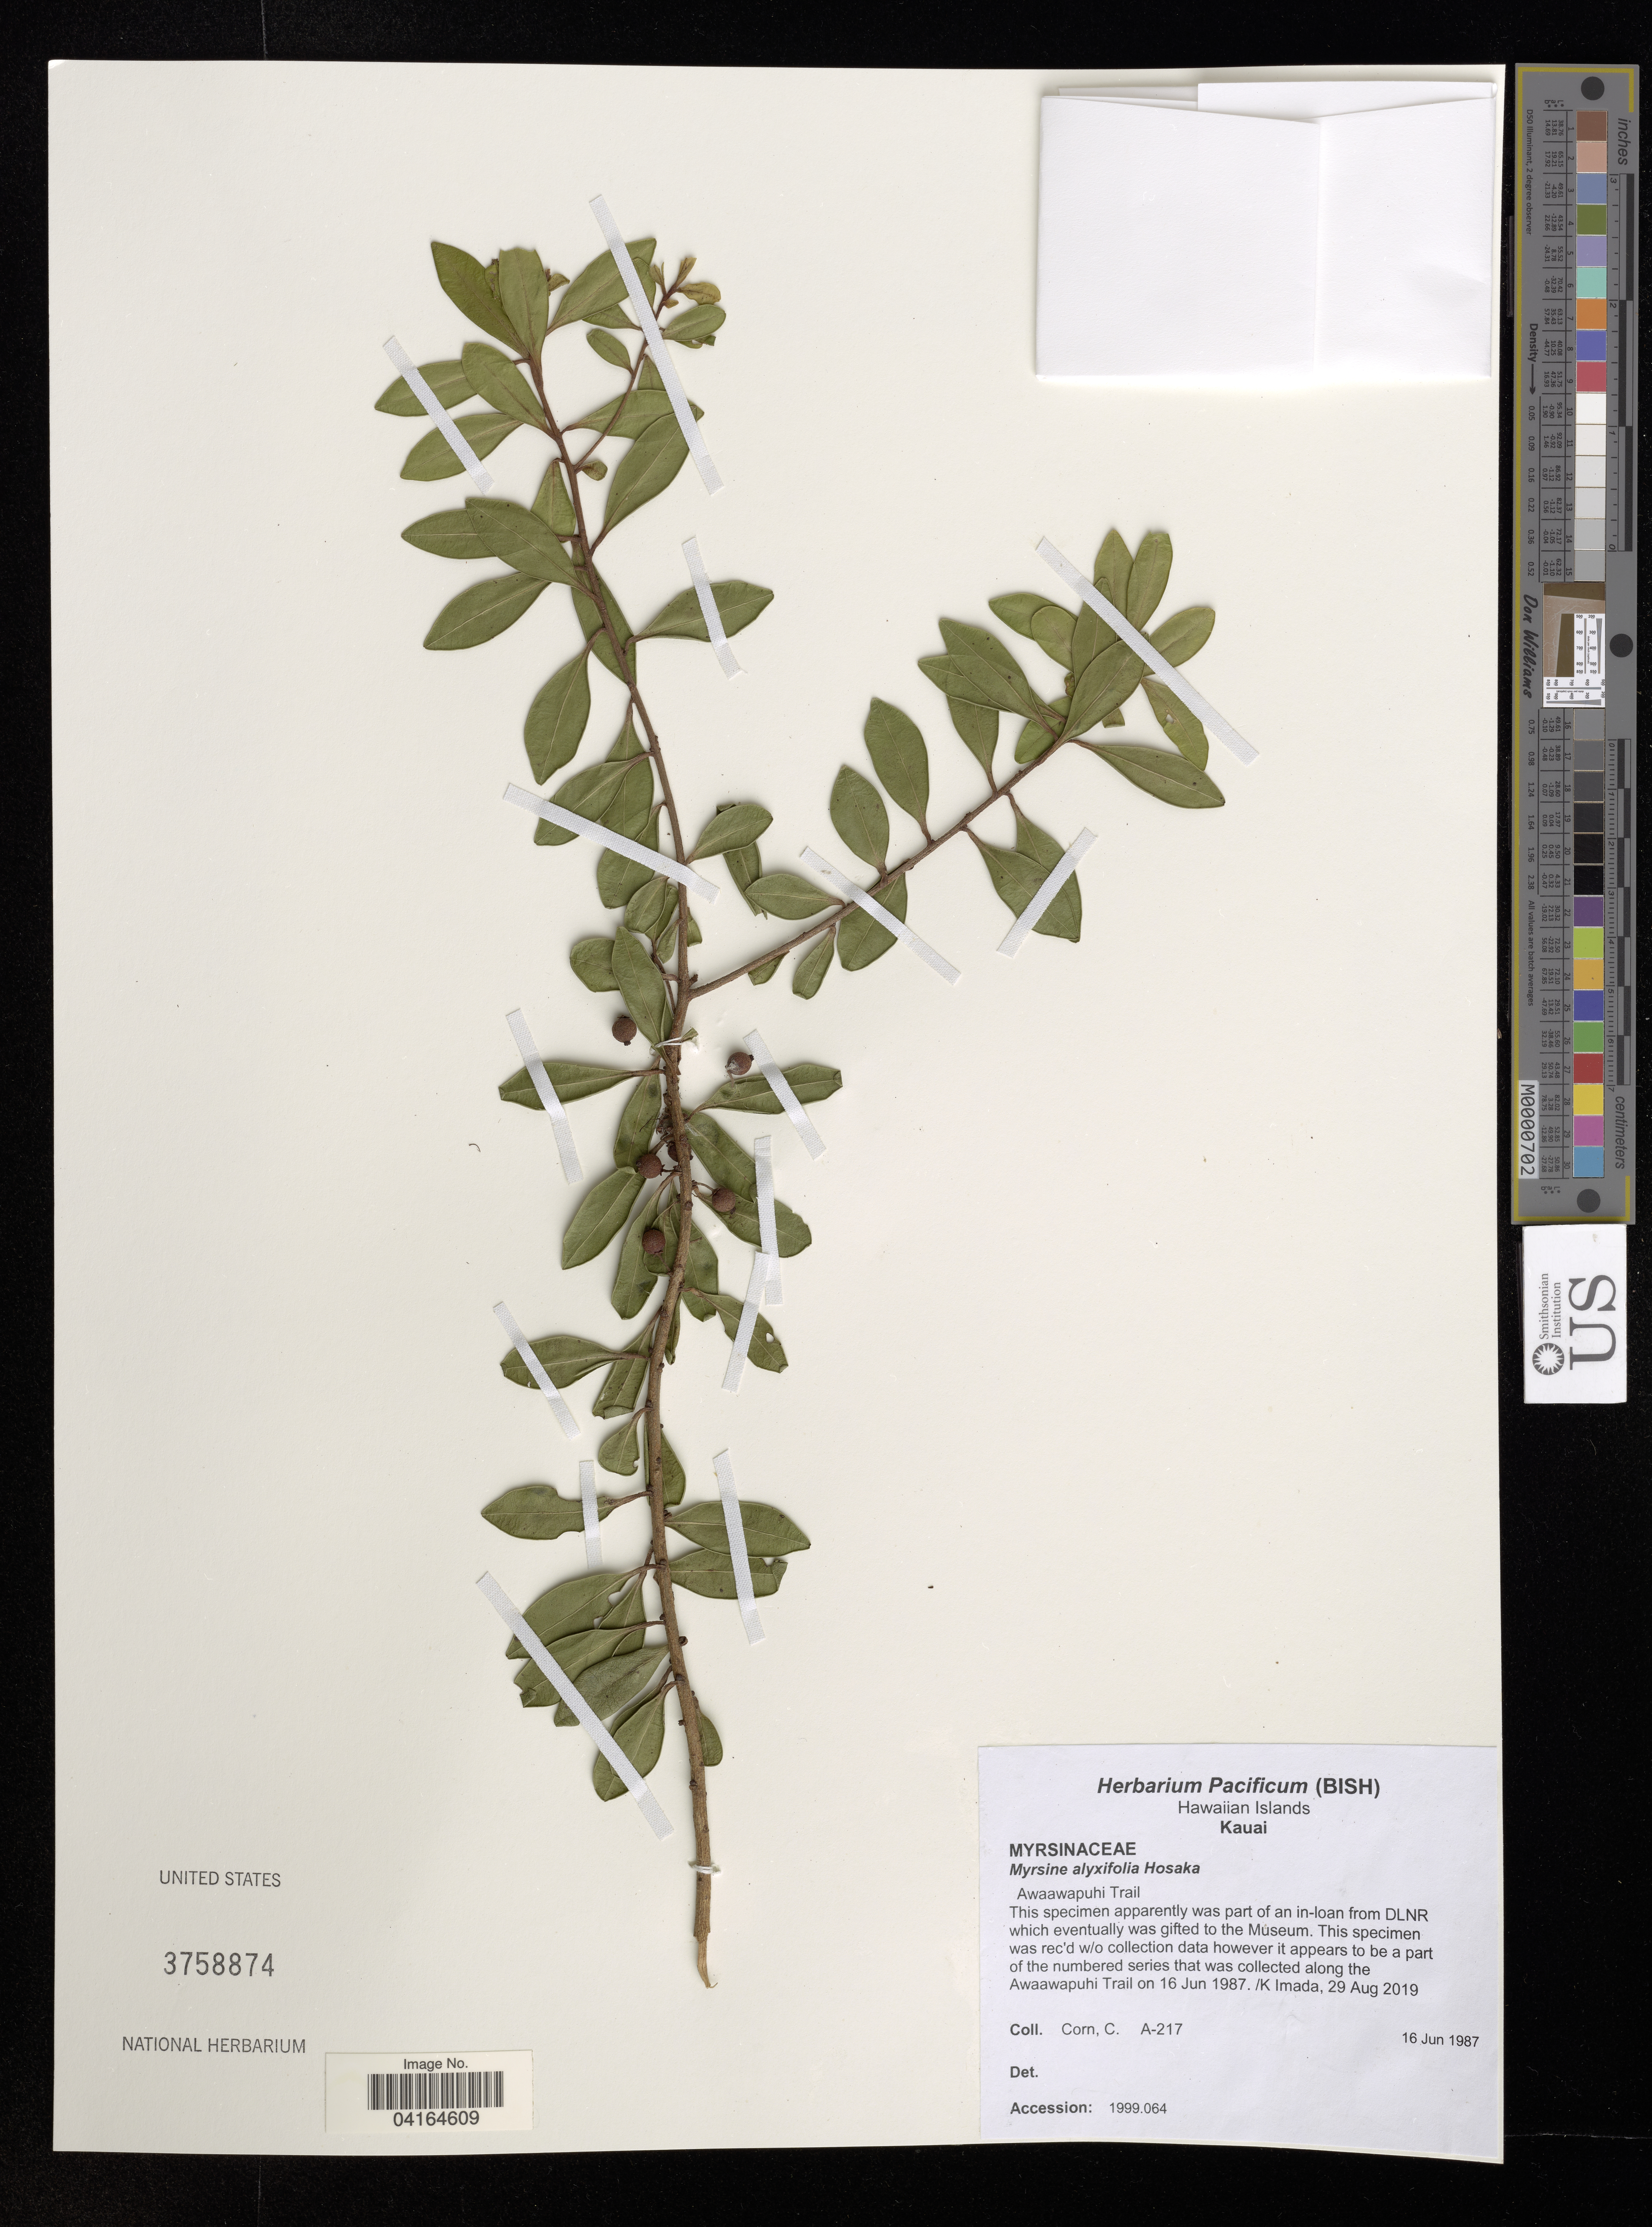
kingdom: Plantae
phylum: Tracheophyta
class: Magnoliopsida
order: Ericales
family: Primulaceae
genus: Myrsine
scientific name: Myrsine alyxifolia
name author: Hosaka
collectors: C. Corn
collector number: A-217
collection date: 1987-06-16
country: United States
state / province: Hawaii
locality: Hawaiian Islands. Kauai. Awaawapuhi Trail.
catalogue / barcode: US 3758874